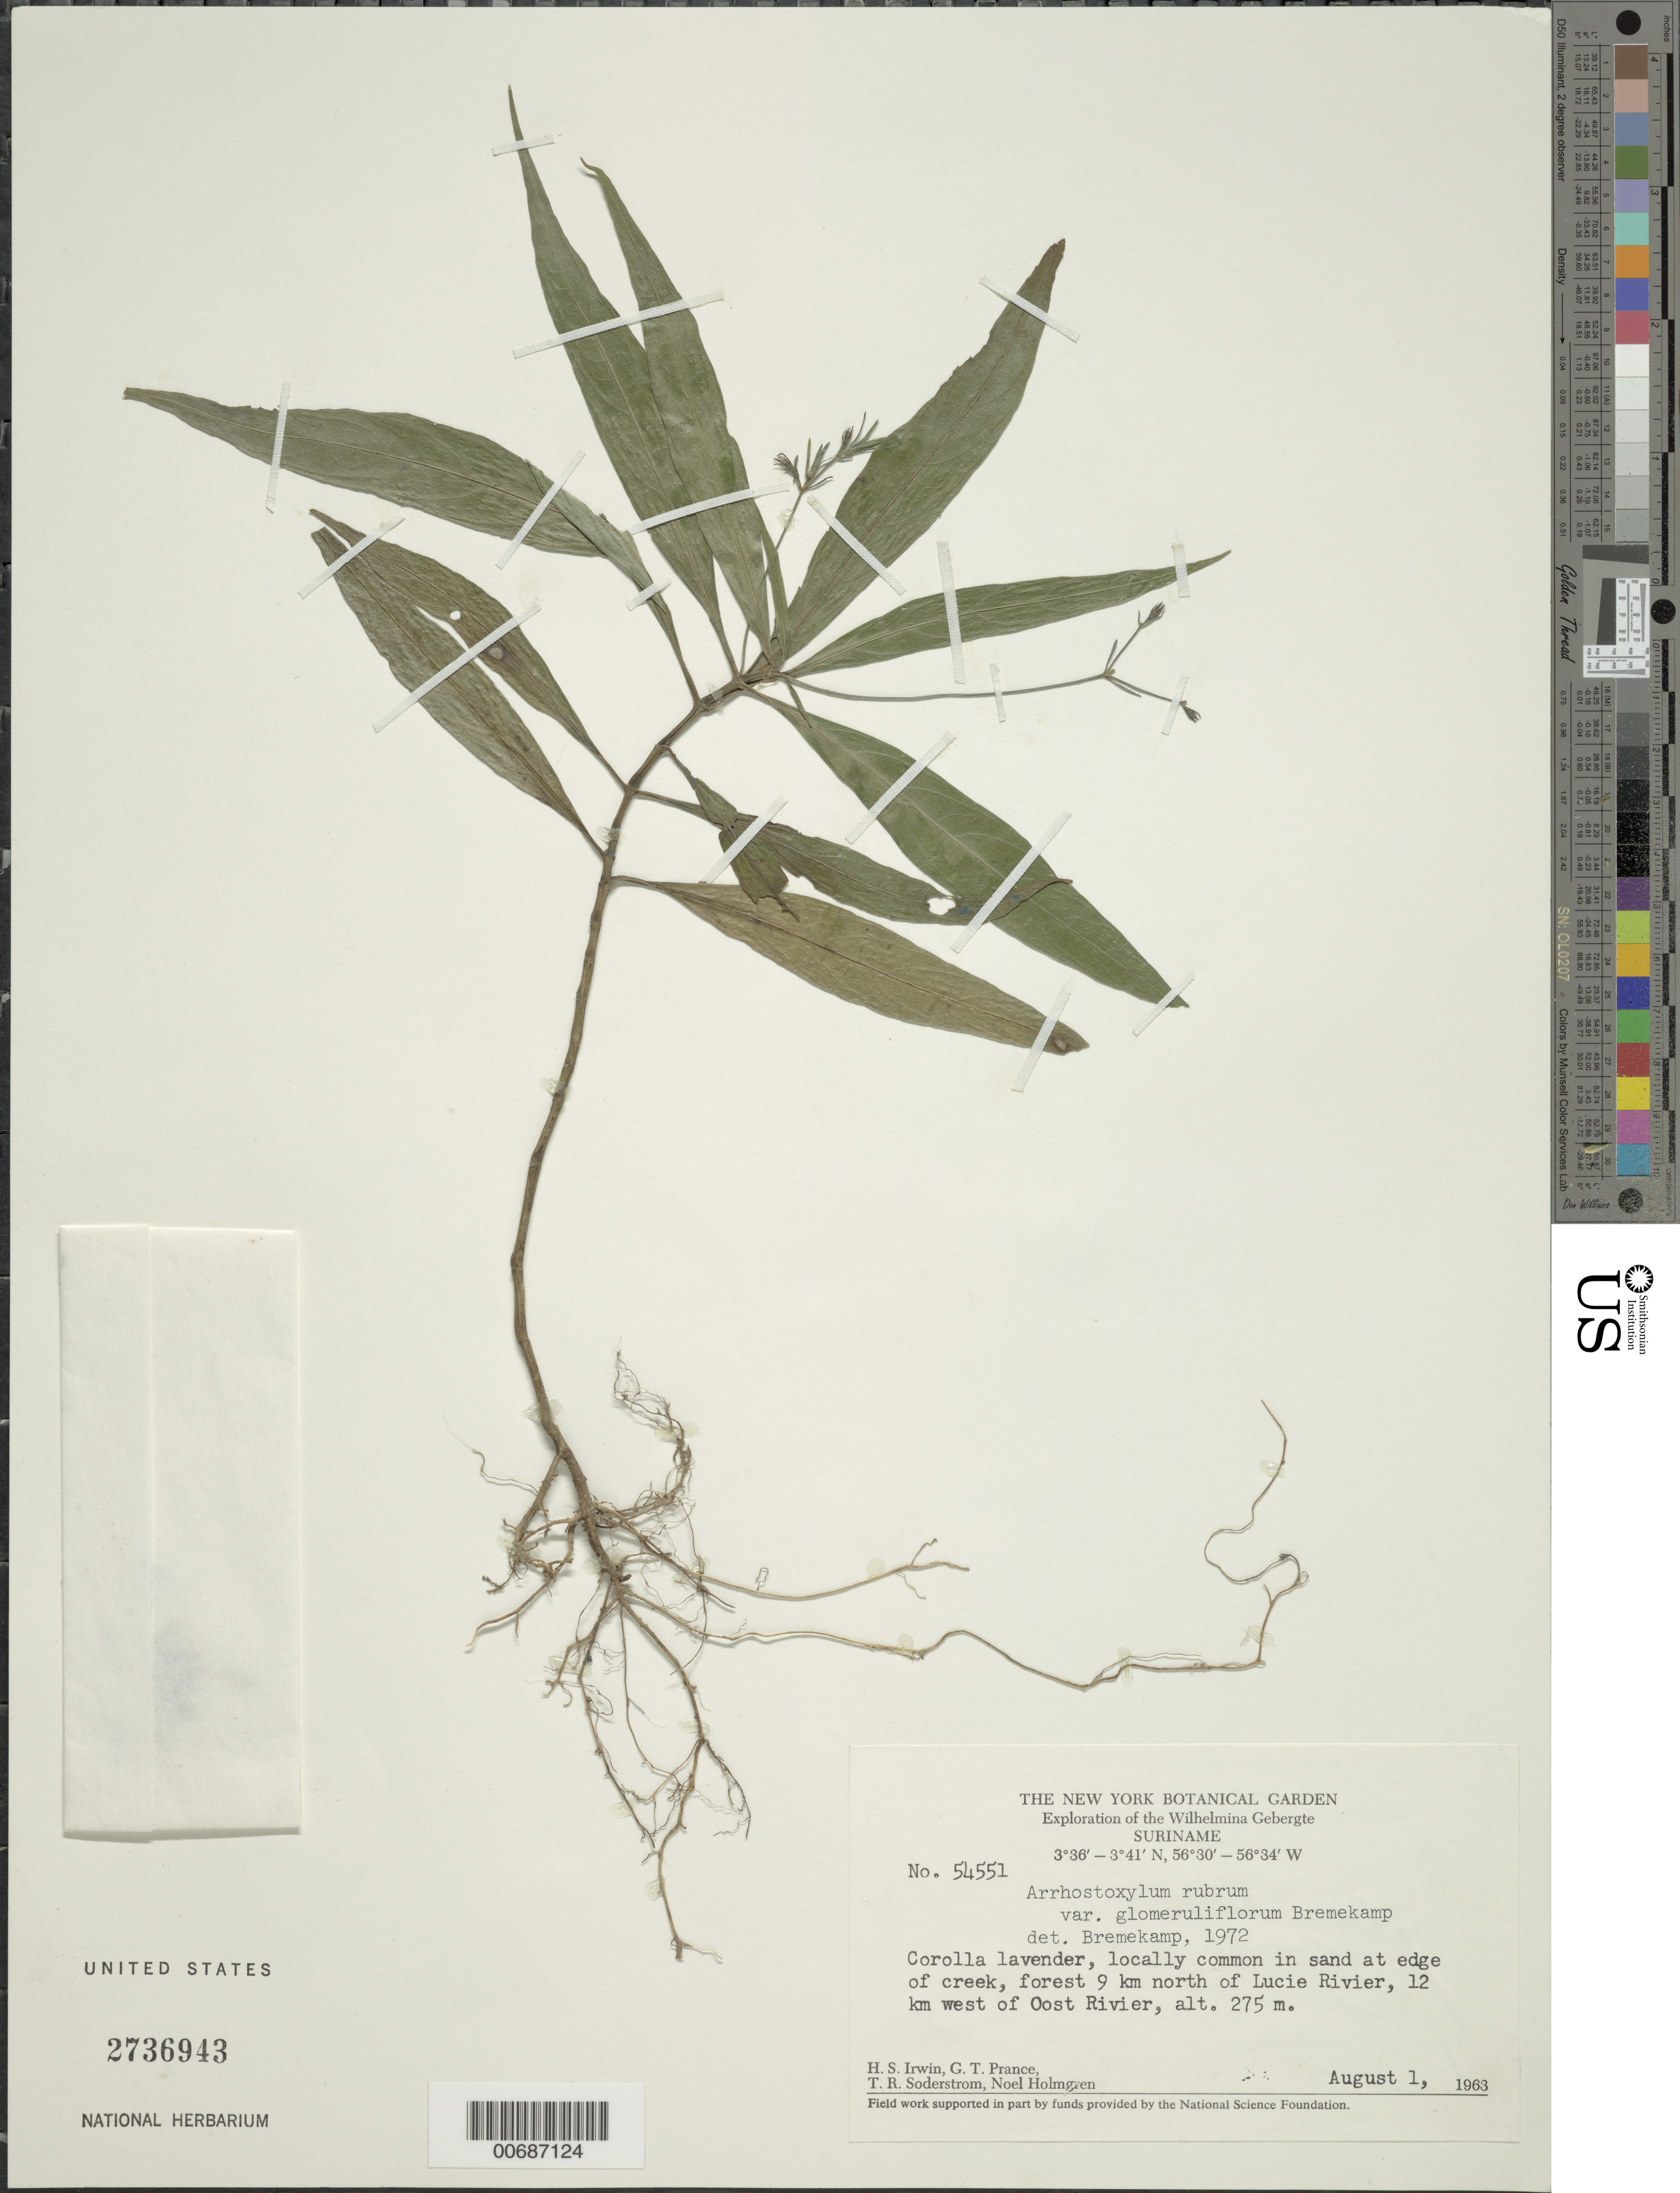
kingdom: Plantae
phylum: Tracheophyta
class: Magnoliopsida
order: Lamiales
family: Acanthaceae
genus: Arrhostoxylum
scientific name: Arrhostoxylum rubrum var. glomeruliflorum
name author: Bremek.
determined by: Bremekamp, C. E. B.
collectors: H. Irwin, G. T. Prance, T. R. Soderstrom & N. H. Holmgren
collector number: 54551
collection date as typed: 1-Aug-63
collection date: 1963-08-01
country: Suriname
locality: Lucie R., 9 km N of and 12 km W of Oost R., Wilhelmina Gebergte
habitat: Forest, in sand at edge of creek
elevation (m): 275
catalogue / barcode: US 2736943